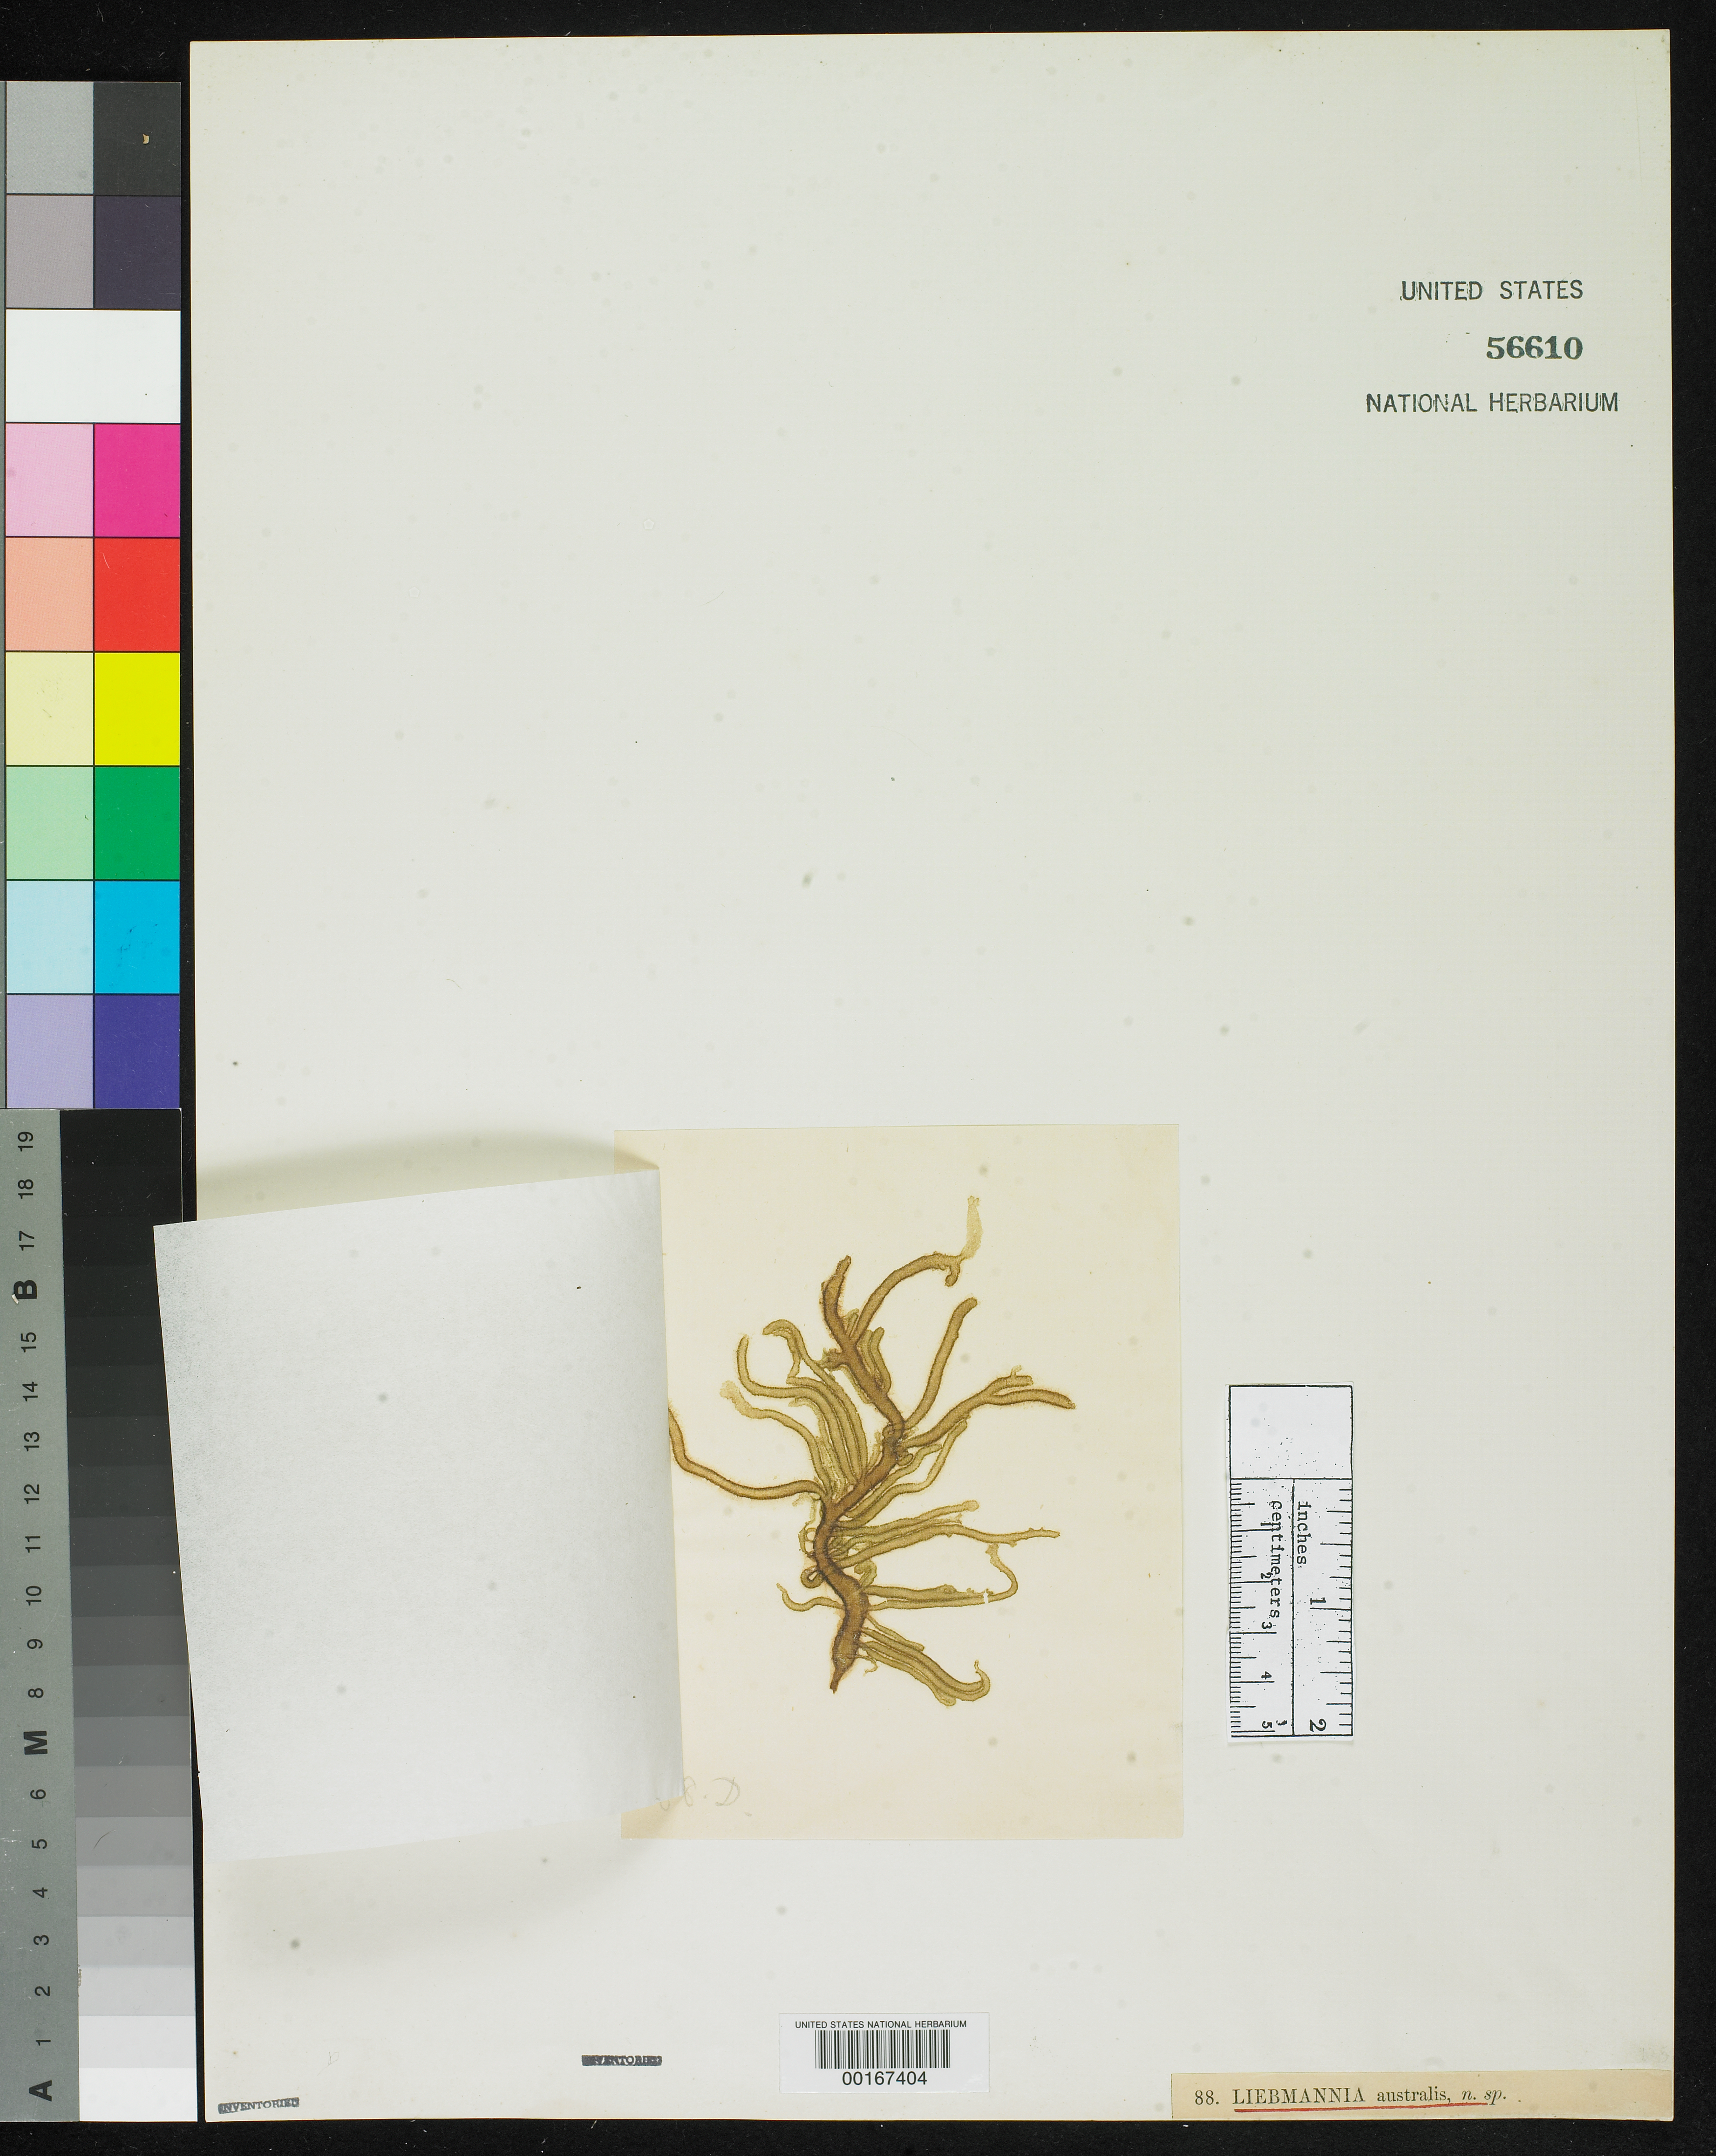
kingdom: Chromista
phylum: Ochrophyta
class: Phaeophyceae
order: Ectocarpales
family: Chordariaceae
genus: Liebmannia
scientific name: Liebmannia australis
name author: Harv. in Hook. f.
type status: Isotype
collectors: W. Harvey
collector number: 88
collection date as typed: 1854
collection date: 1854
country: Australia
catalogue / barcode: US 56610